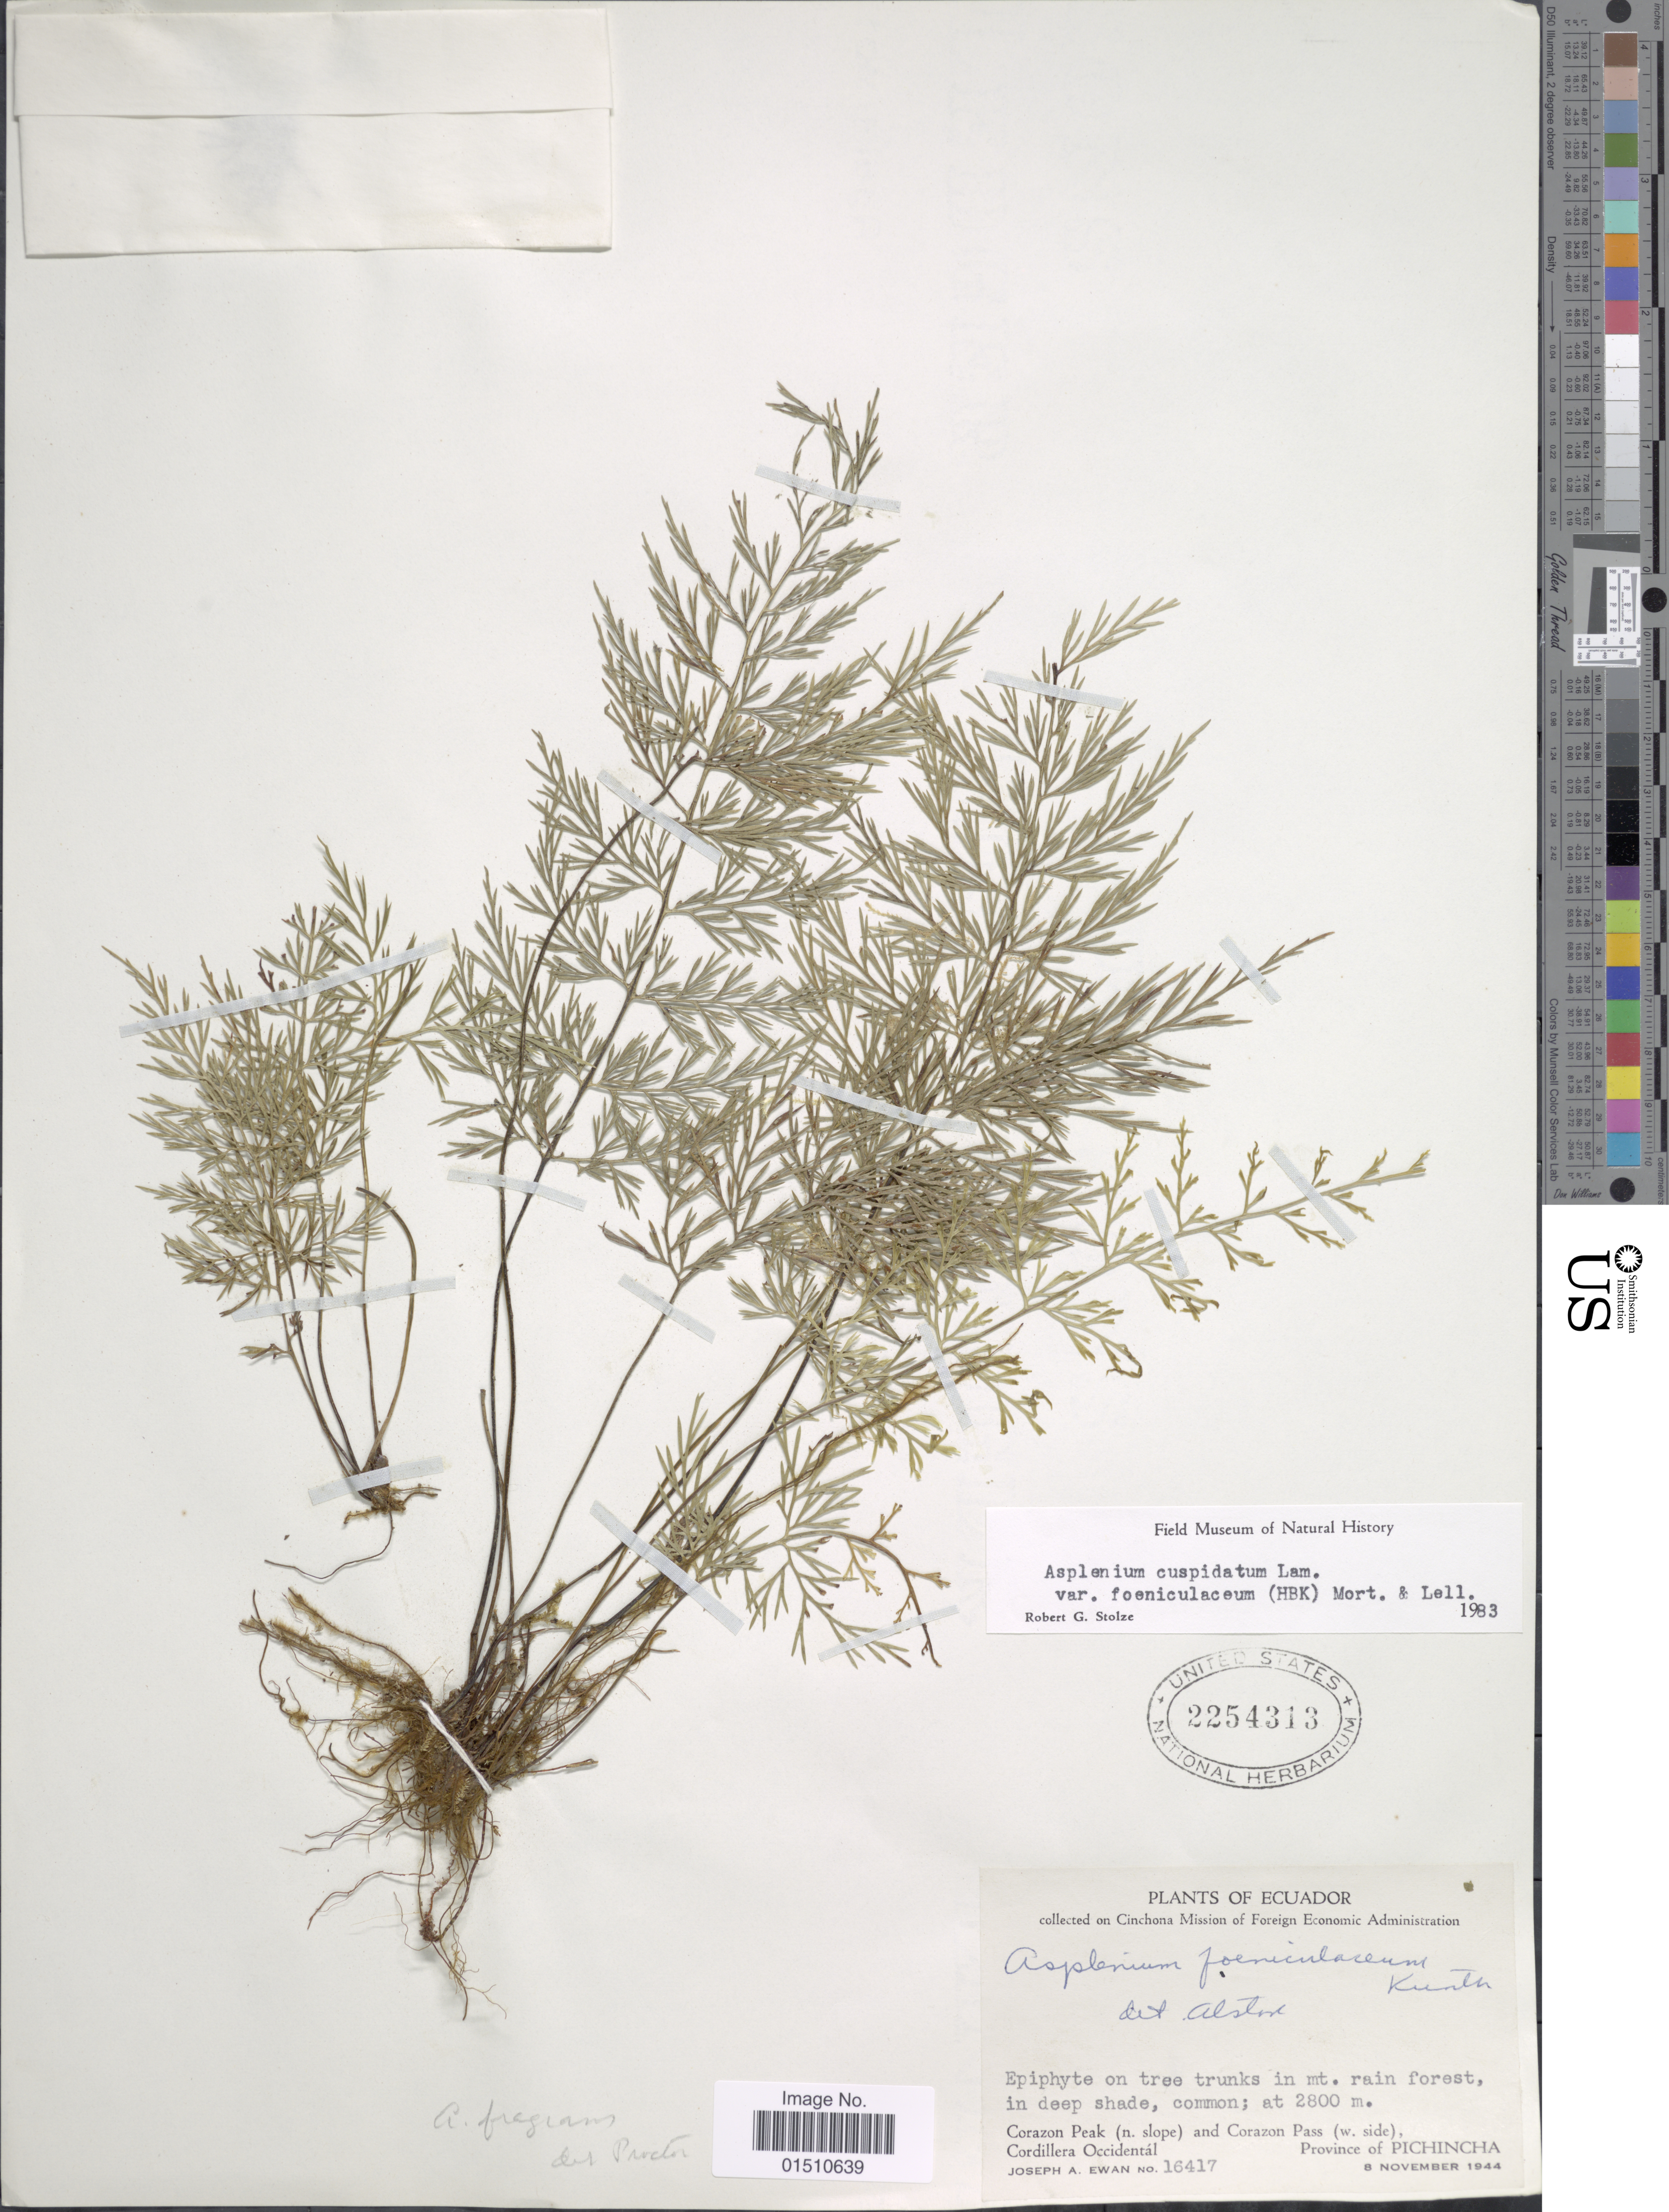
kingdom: Plantae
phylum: Tracheophyta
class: Polypodiopsida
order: Polypodiales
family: Aspleniaceae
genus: Asplenium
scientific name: Asplenium cuspidatum var. foeniculaceum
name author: (Kunth) C.V. Morton & Lellinger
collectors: J. A. Ewan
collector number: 16417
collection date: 1944-11-08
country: Ecuador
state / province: Pichincha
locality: Ecuador, Corazon Peak (n. slope) and Corozan Pass (w. side). Cordillera Occidental.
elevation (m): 2800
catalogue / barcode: US 2254313